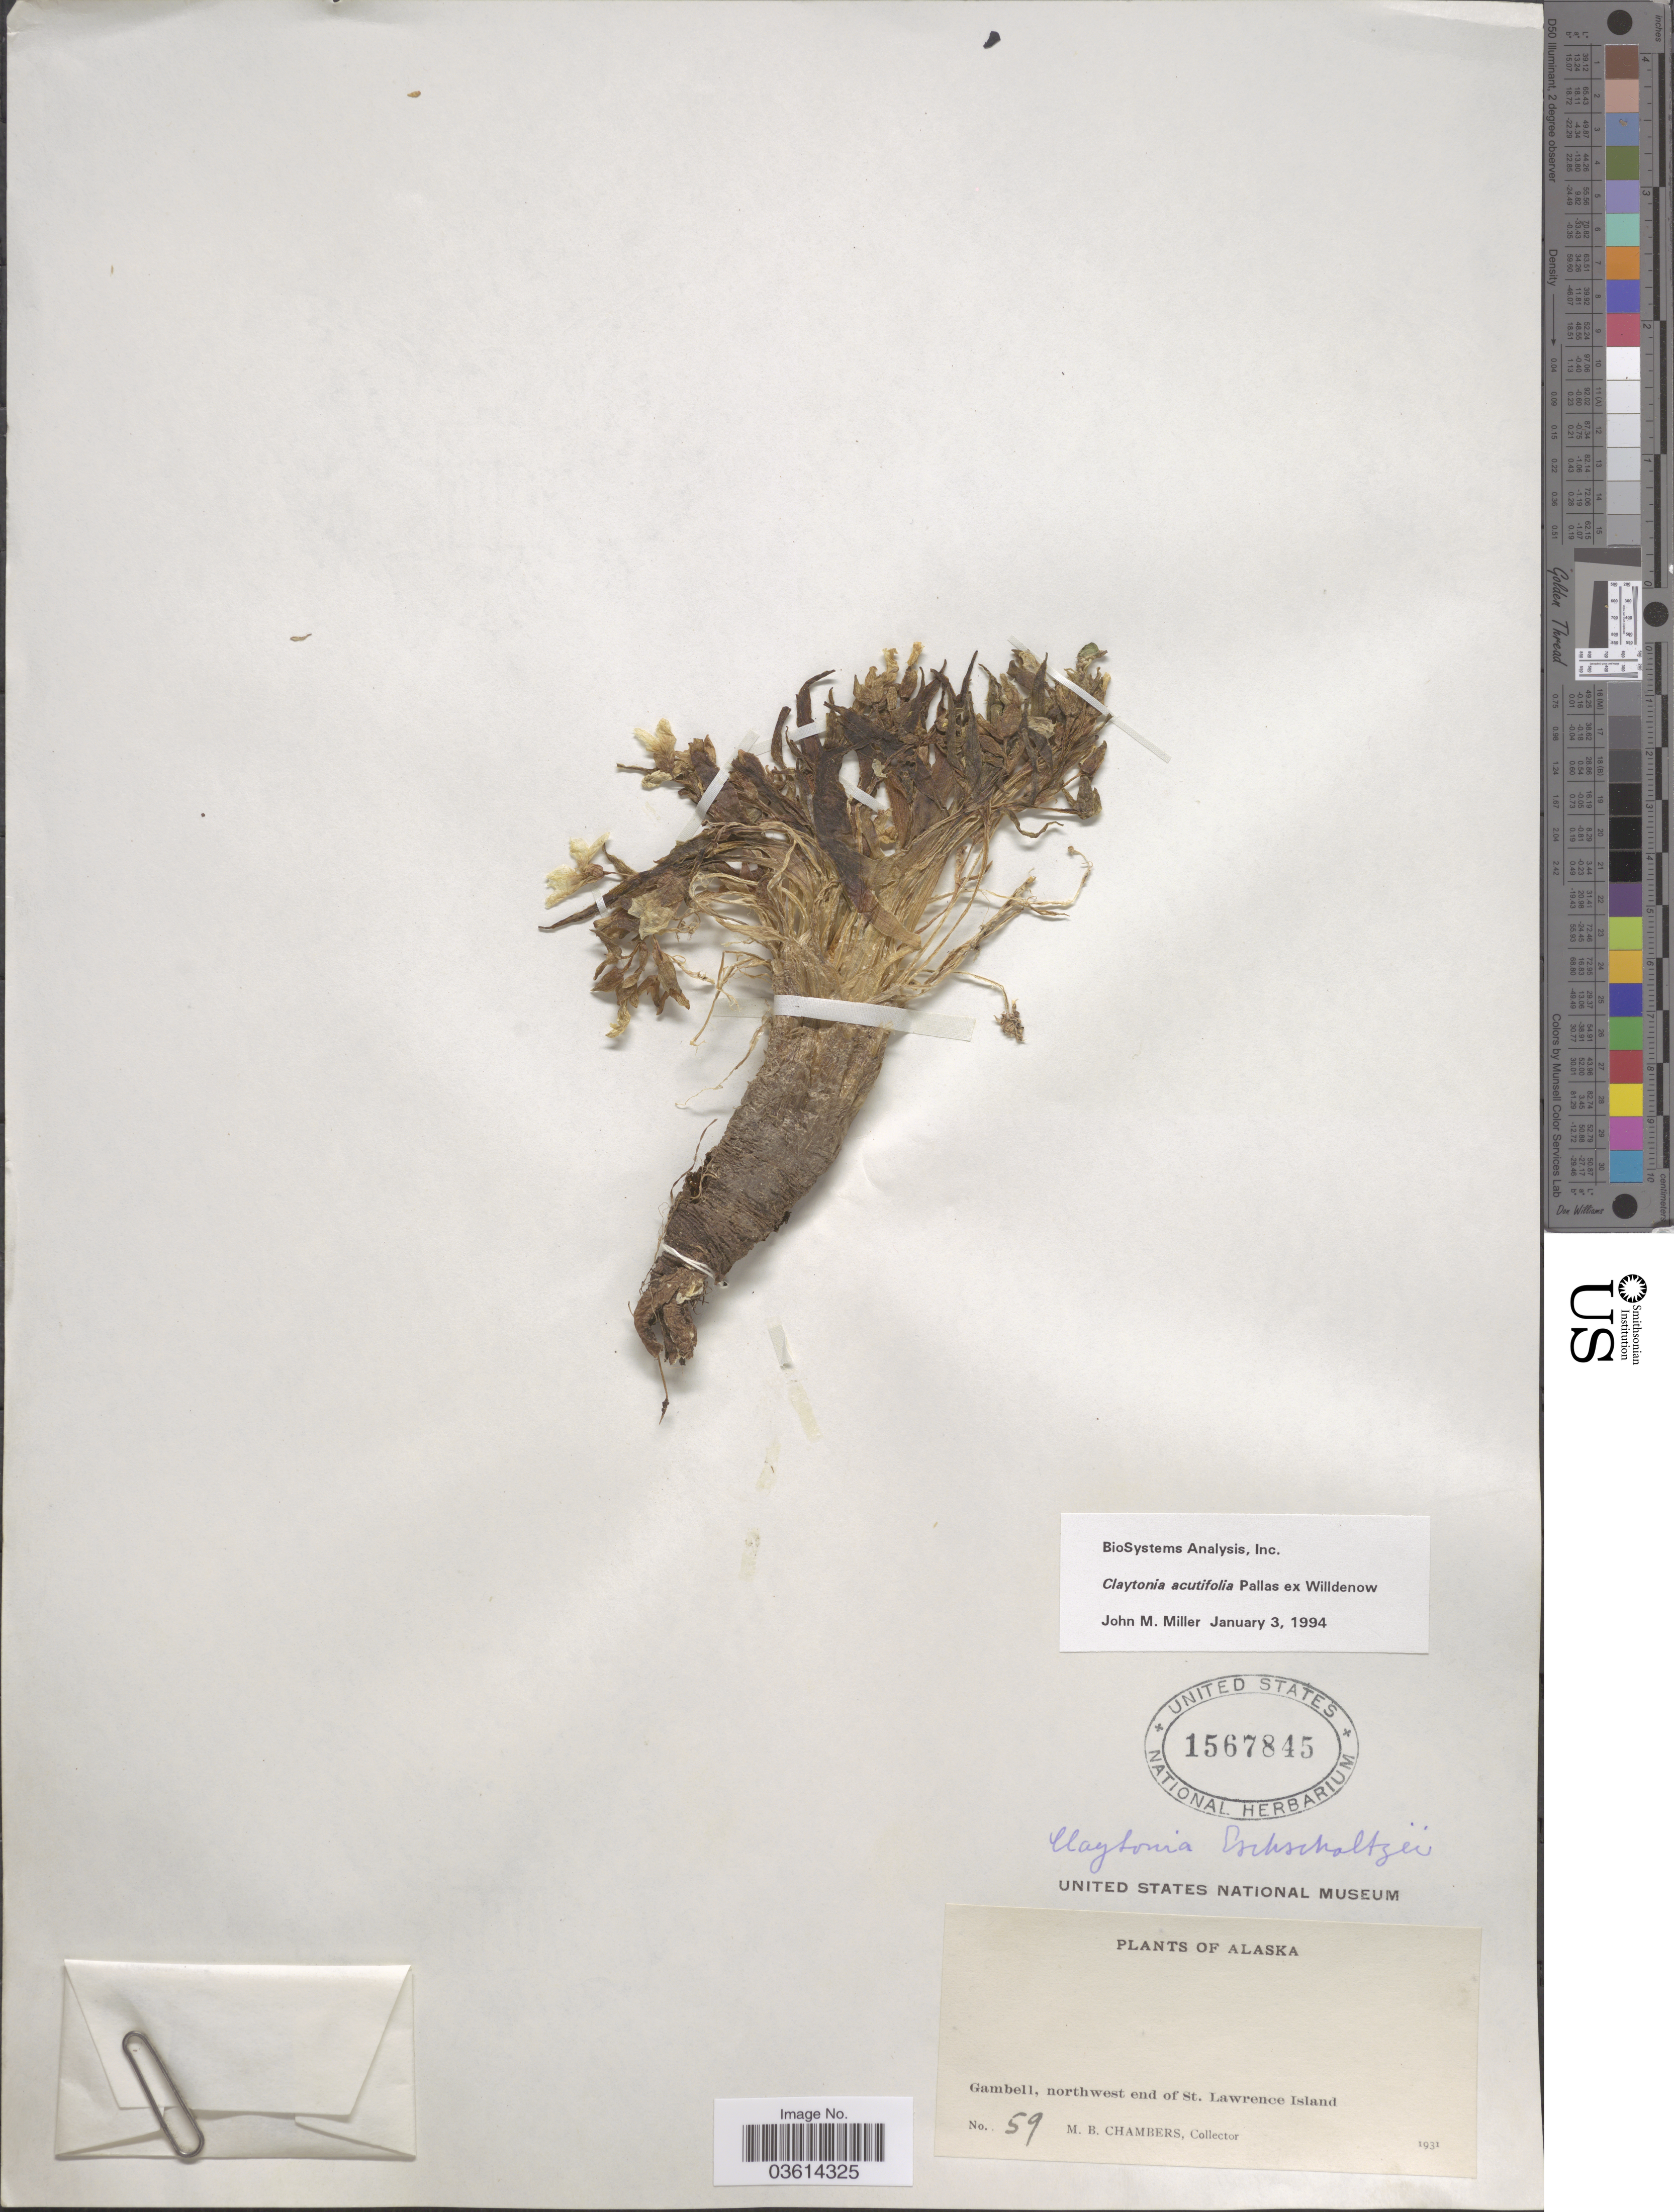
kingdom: Plantae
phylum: Tracheophyta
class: Magnoliopsida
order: Caryophyllales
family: Montiaceae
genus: Claytonia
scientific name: Claytonia acutifolia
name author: Pall. ex Willd.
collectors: M. Chambers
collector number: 59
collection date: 1931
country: United States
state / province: Alaska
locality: Gambell, northwest end of St. Lawrence Island.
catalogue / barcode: US 1567845